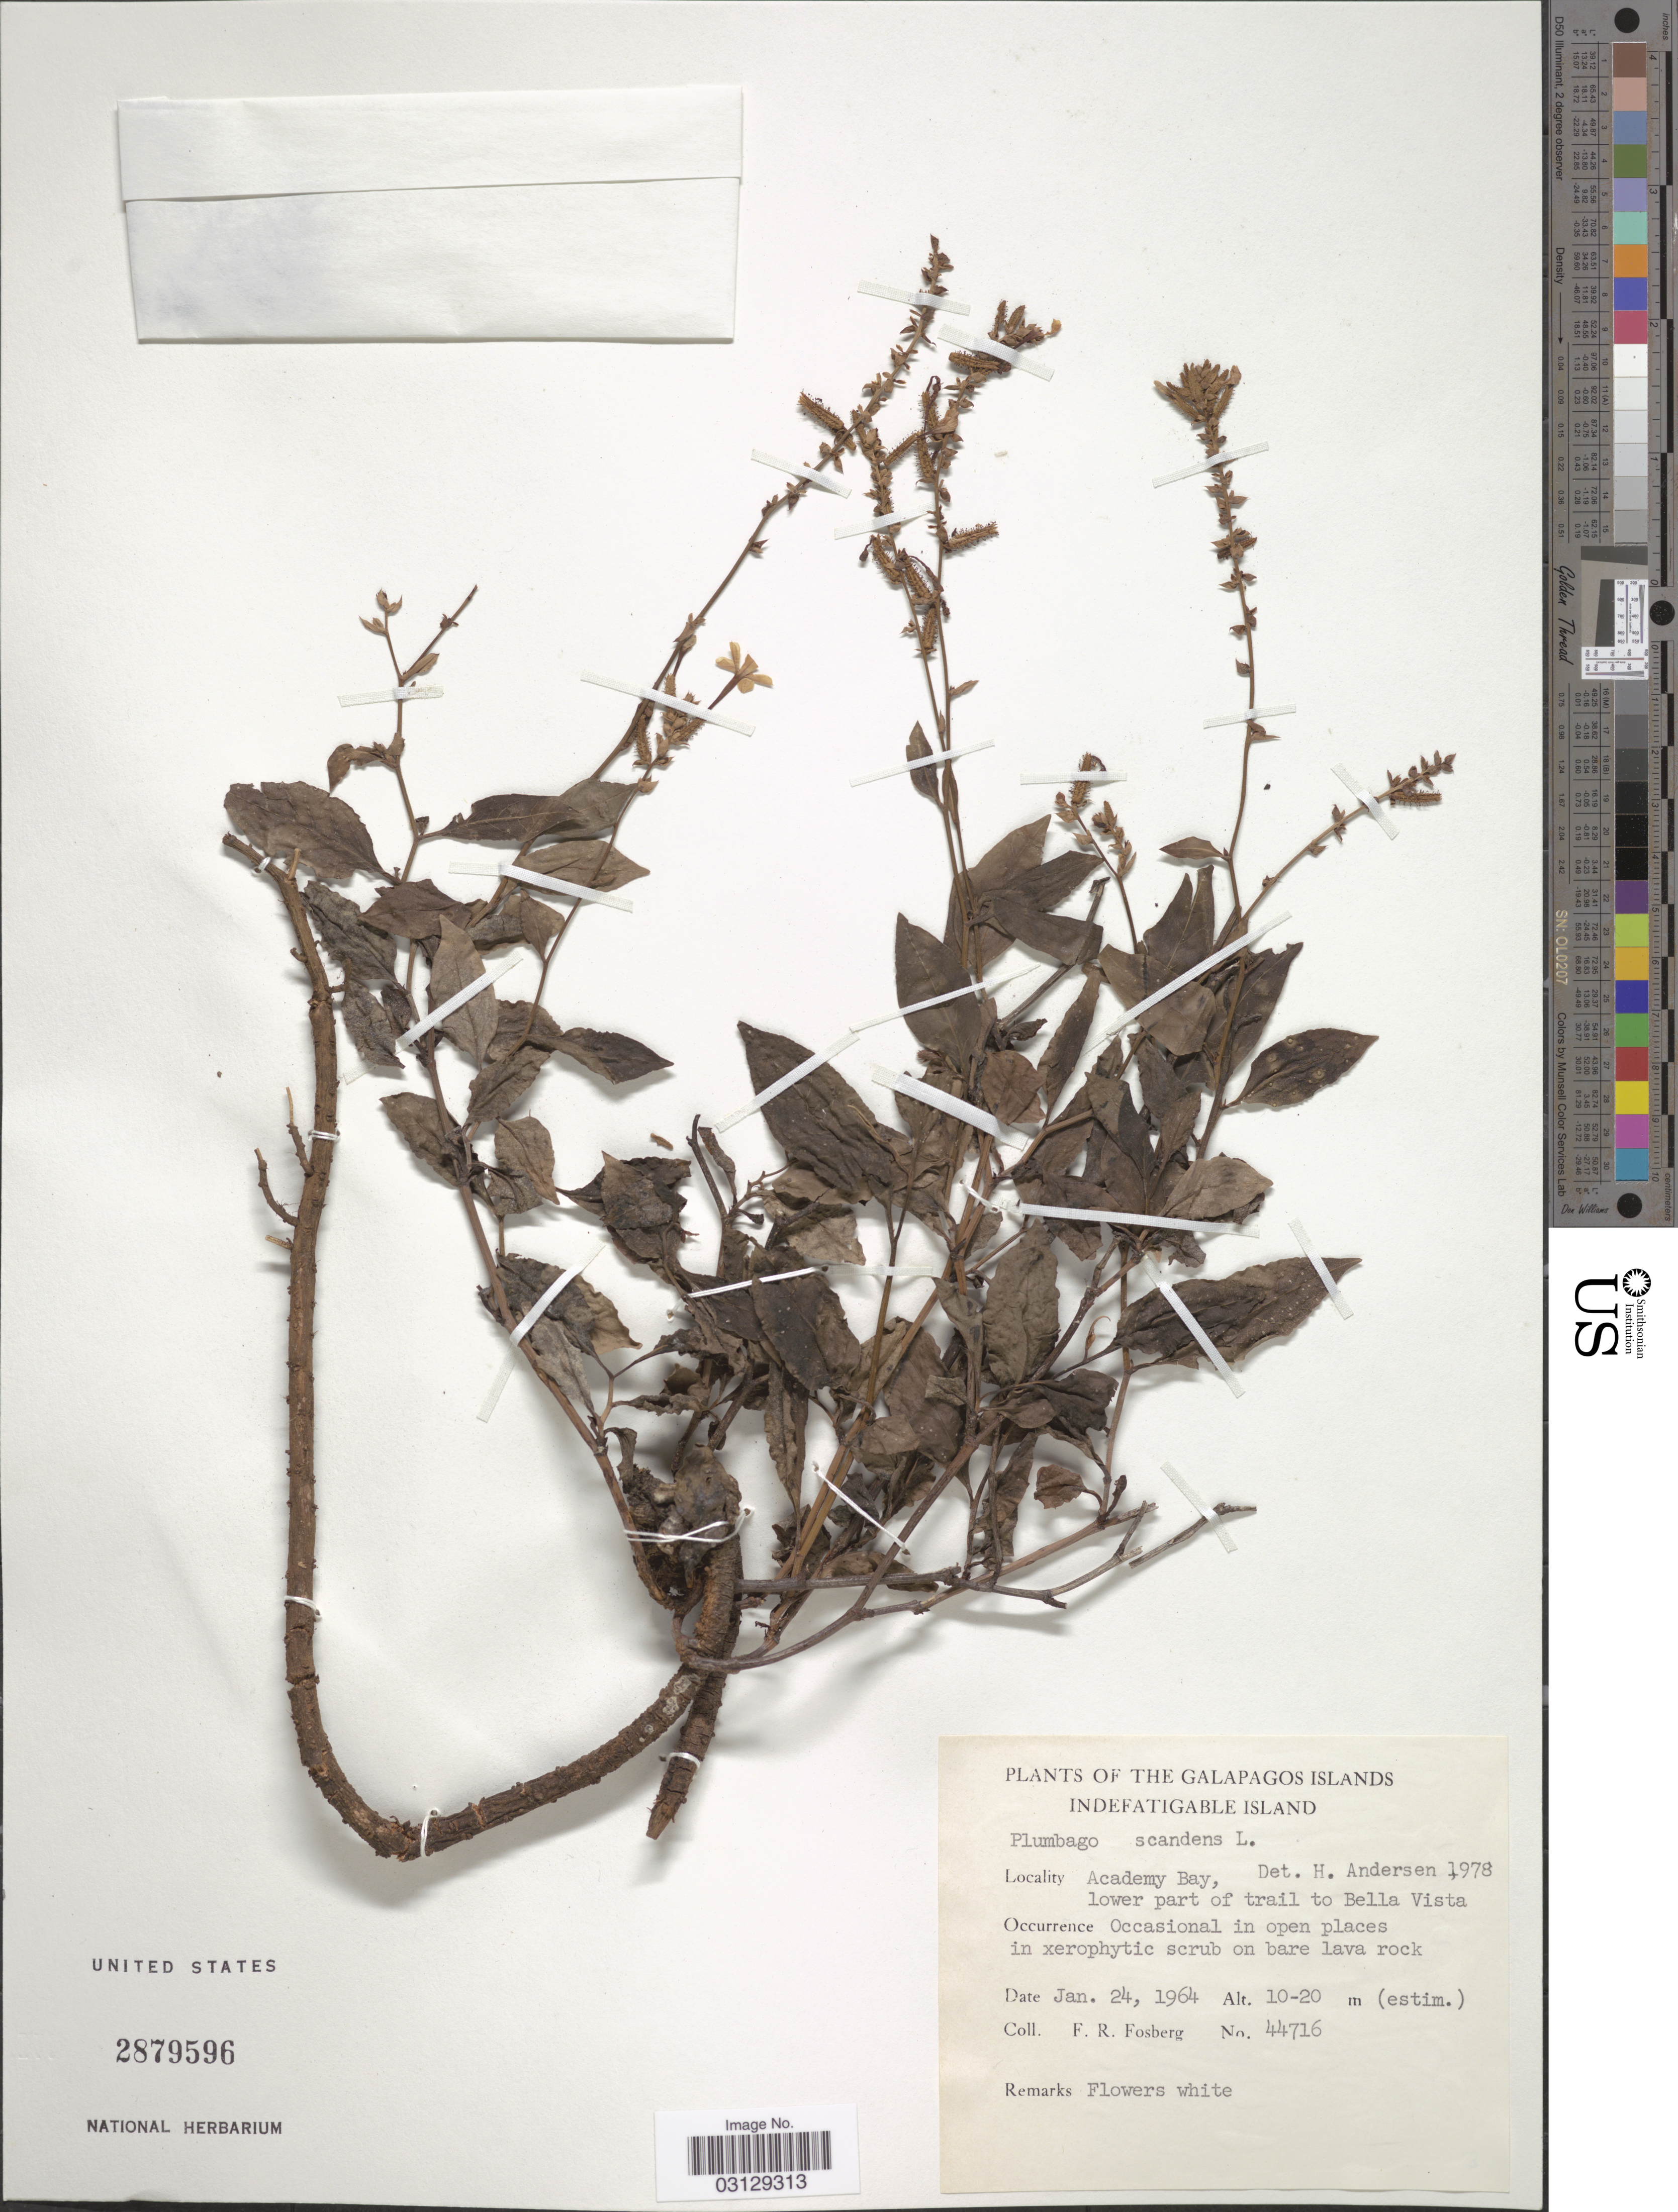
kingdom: Plantae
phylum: Tracheophyta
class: Magnoliopsida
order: Caryophyllales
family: Plumbaginaceae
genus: Plumbago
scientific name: Plumbago scandens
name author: L.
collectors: F. R. Fosberg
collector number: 44716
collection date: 1964-01-24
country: Ecuador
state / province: Colón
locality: The Galapagos Islands. Indefatigable Island. Academy Bay, lower part of trail to Bella Vista.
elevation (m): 10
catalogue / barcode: US 2879596